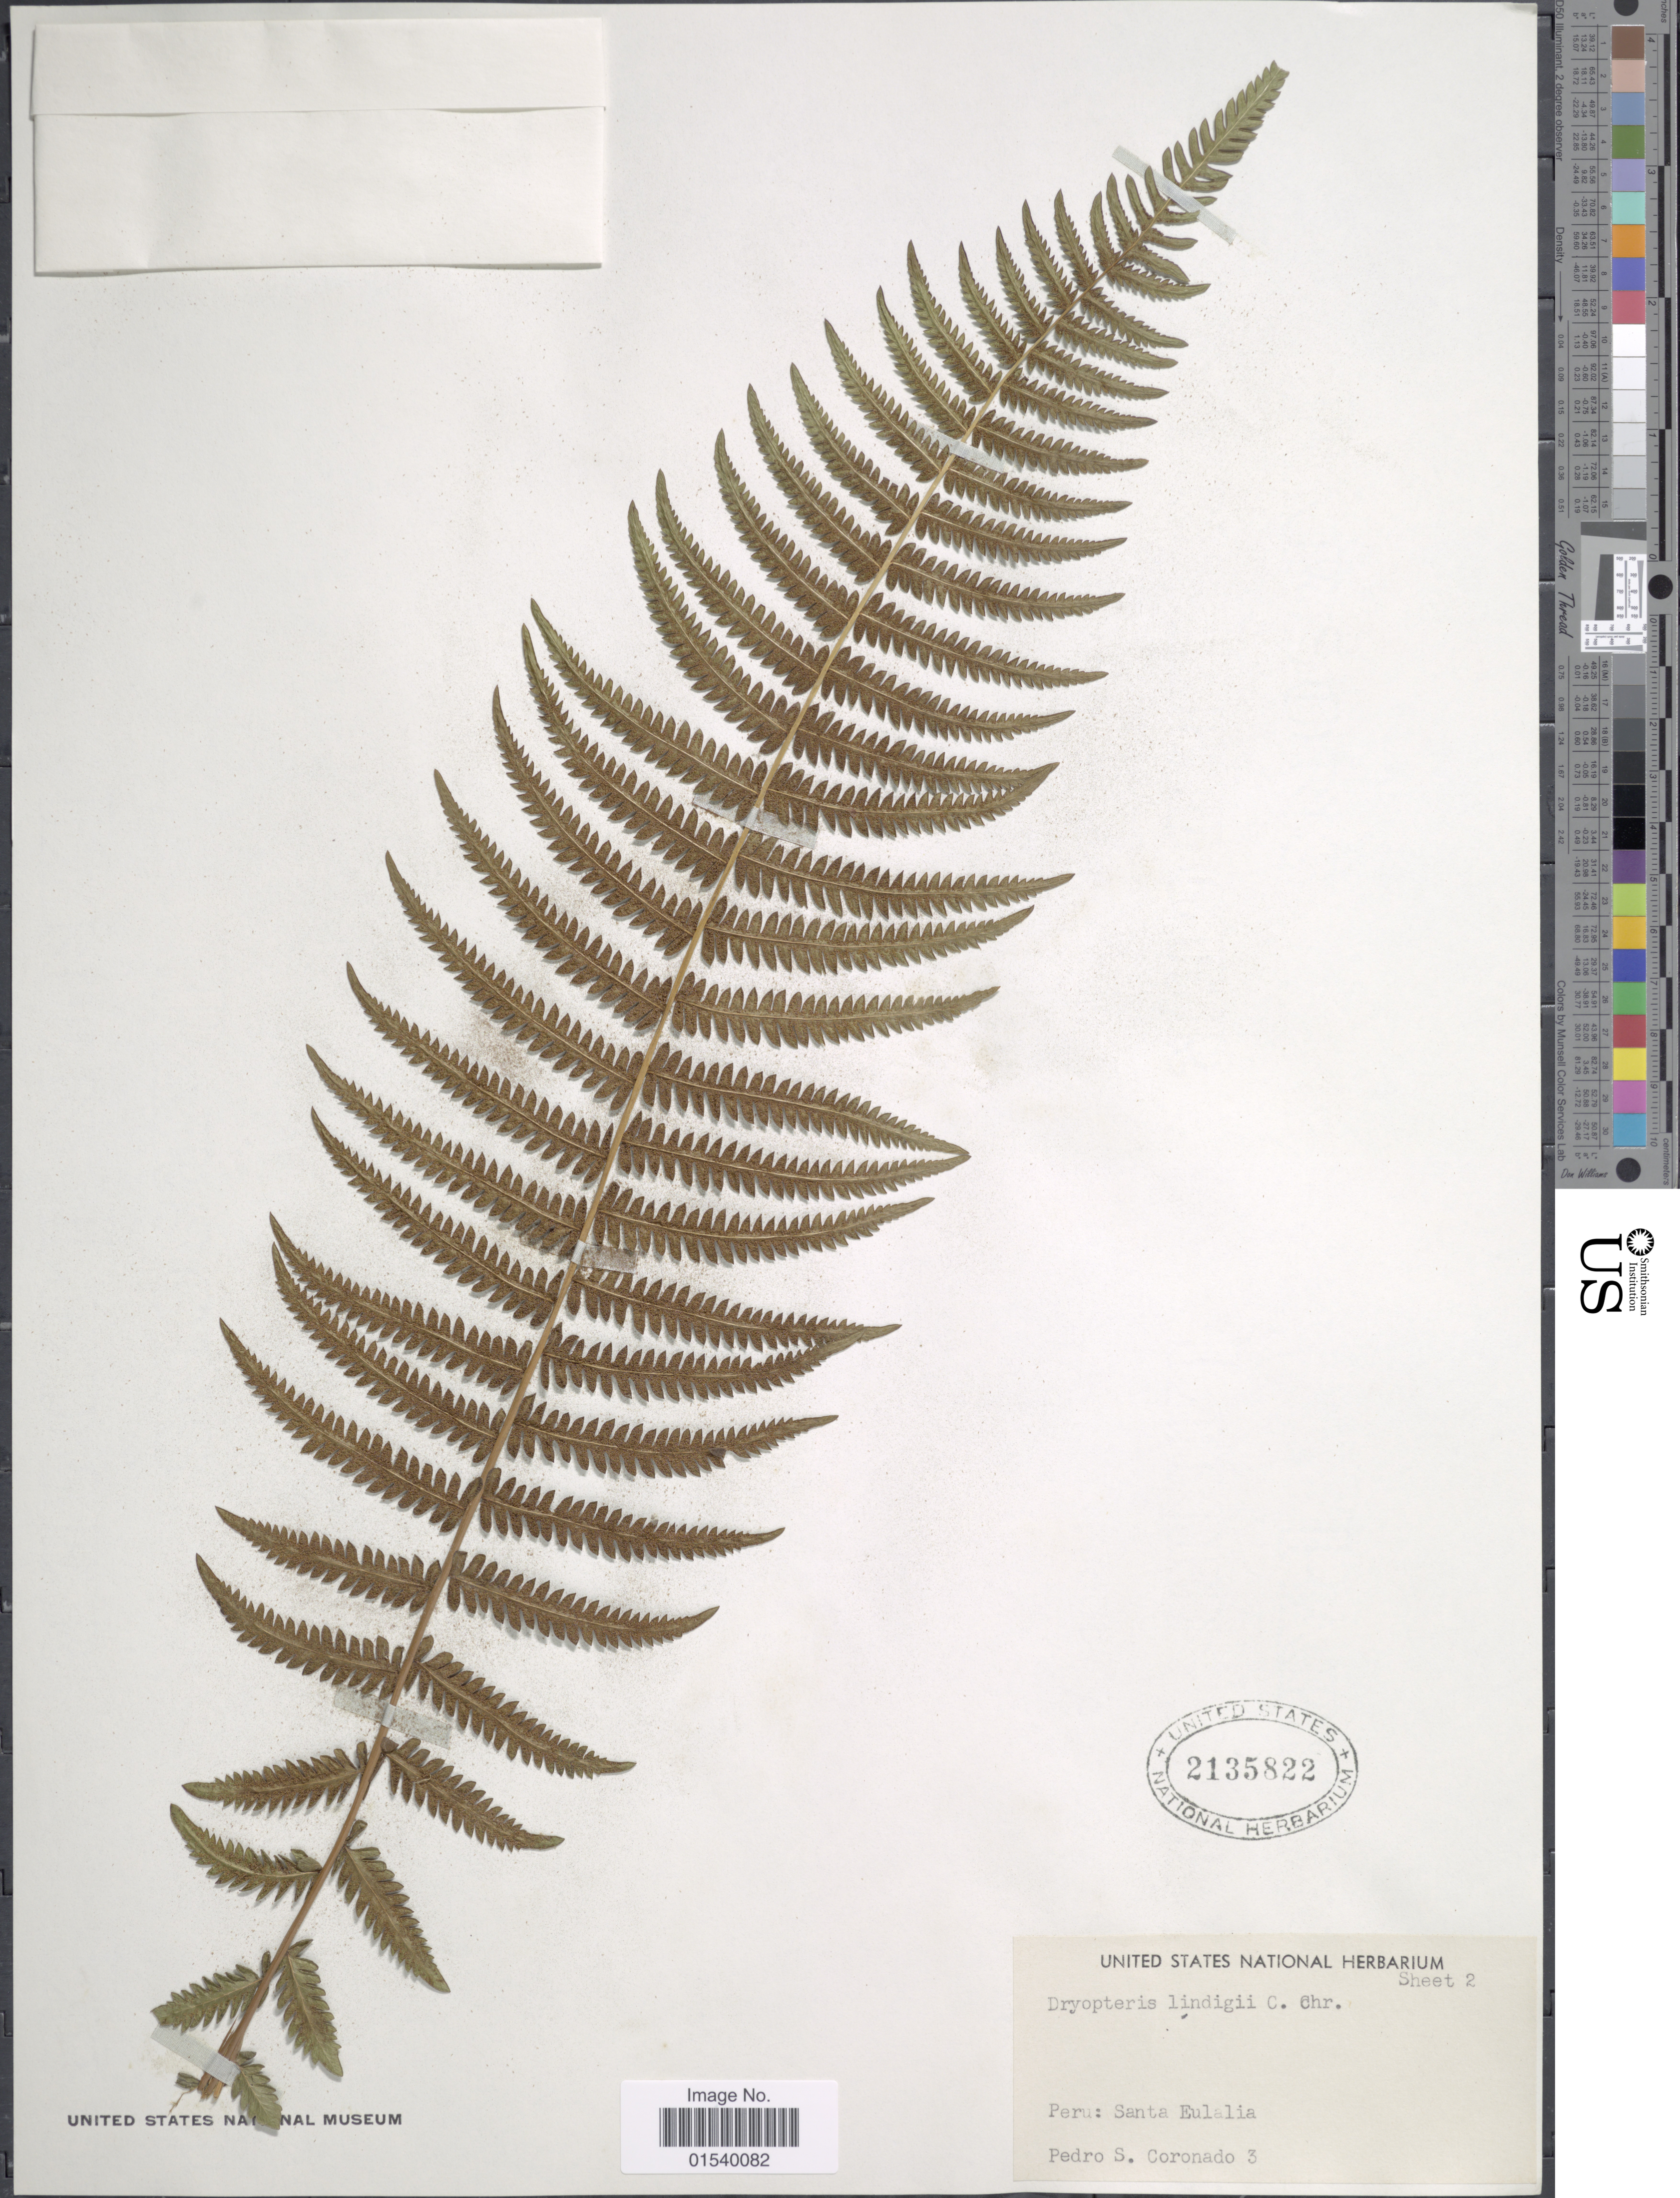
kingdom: Plantae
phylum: Tracheophyta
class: Polypodiopsida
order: Polypodiales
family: Thelypteridaceae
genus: Amauropelta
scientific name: Amauropelta deflexa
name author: (C. Presl) Á. Löve & D. Löve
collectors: P. Coronado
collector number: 3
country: Peru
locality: Santa Eulalia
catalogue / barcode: US 2135822